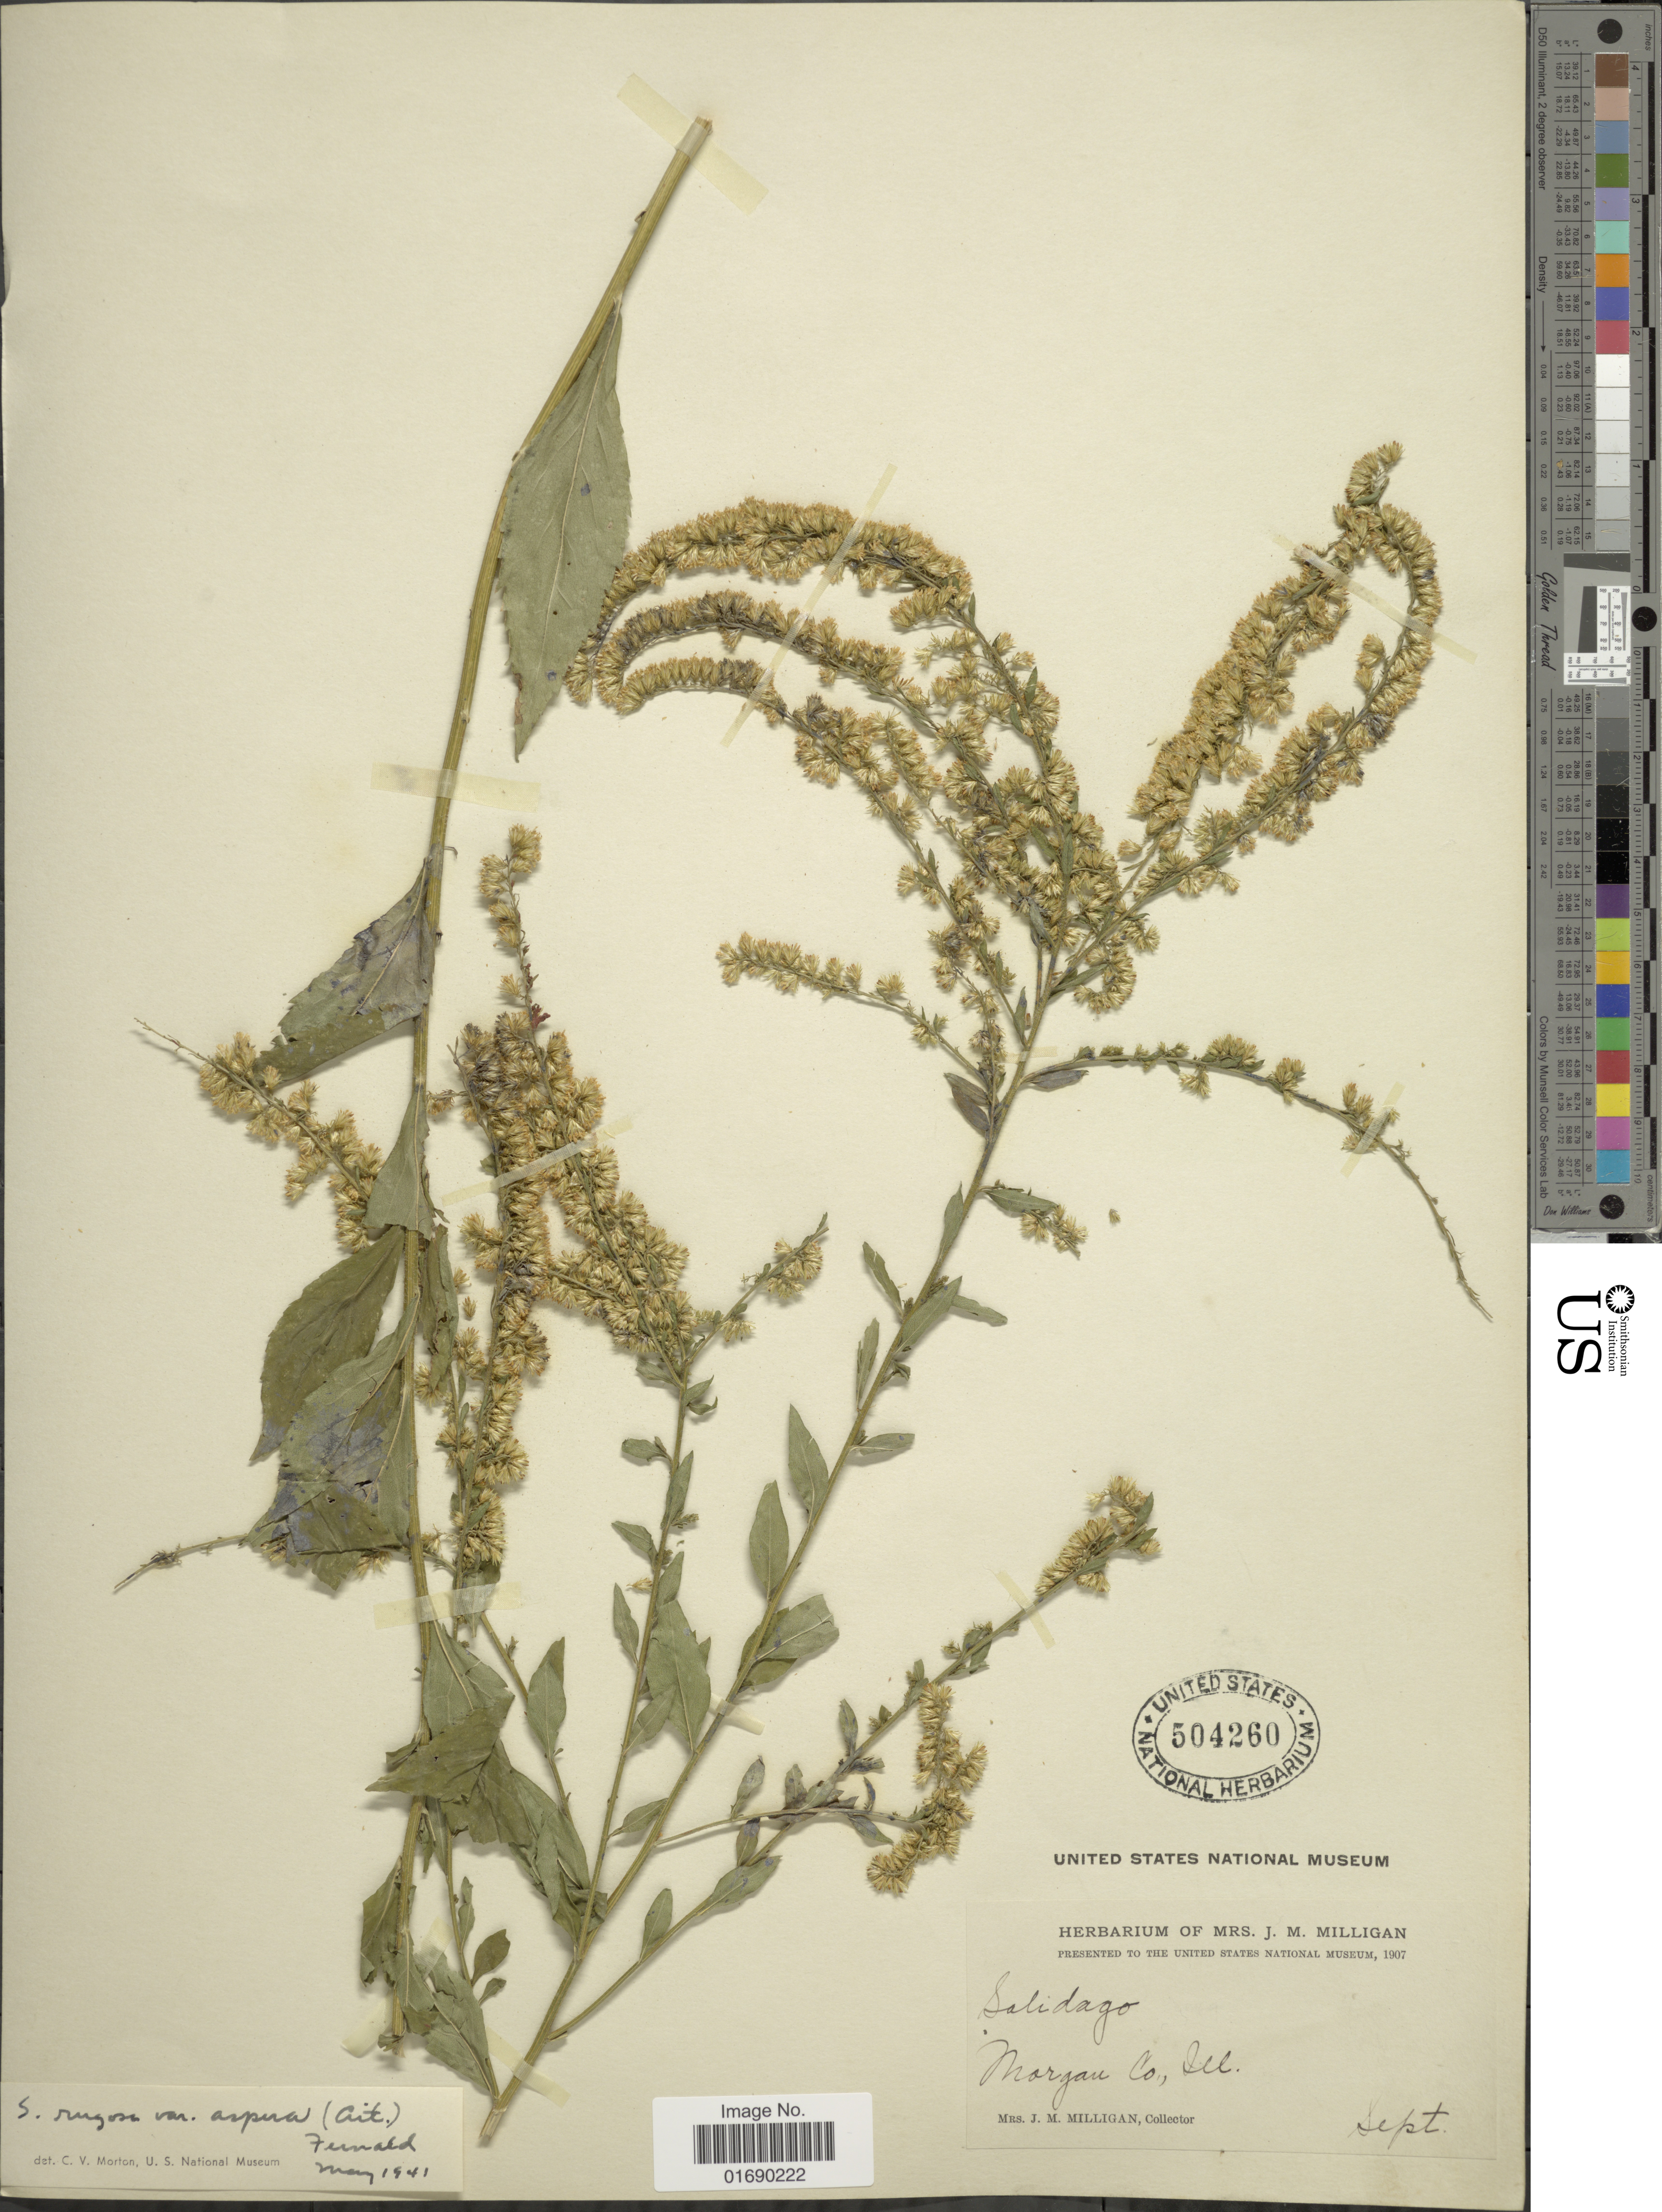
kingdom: Plantae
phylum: Tracheophyta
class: Magnoliopsida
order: Asterales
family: Asteraceae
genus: Solidago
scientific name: Solidago rugosa var. aspera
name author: (Aiton) Cronq.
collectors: J. M. Milligan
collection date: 1907-09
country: United States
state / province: Illinois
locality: Morgan Co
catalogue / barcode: US 504260